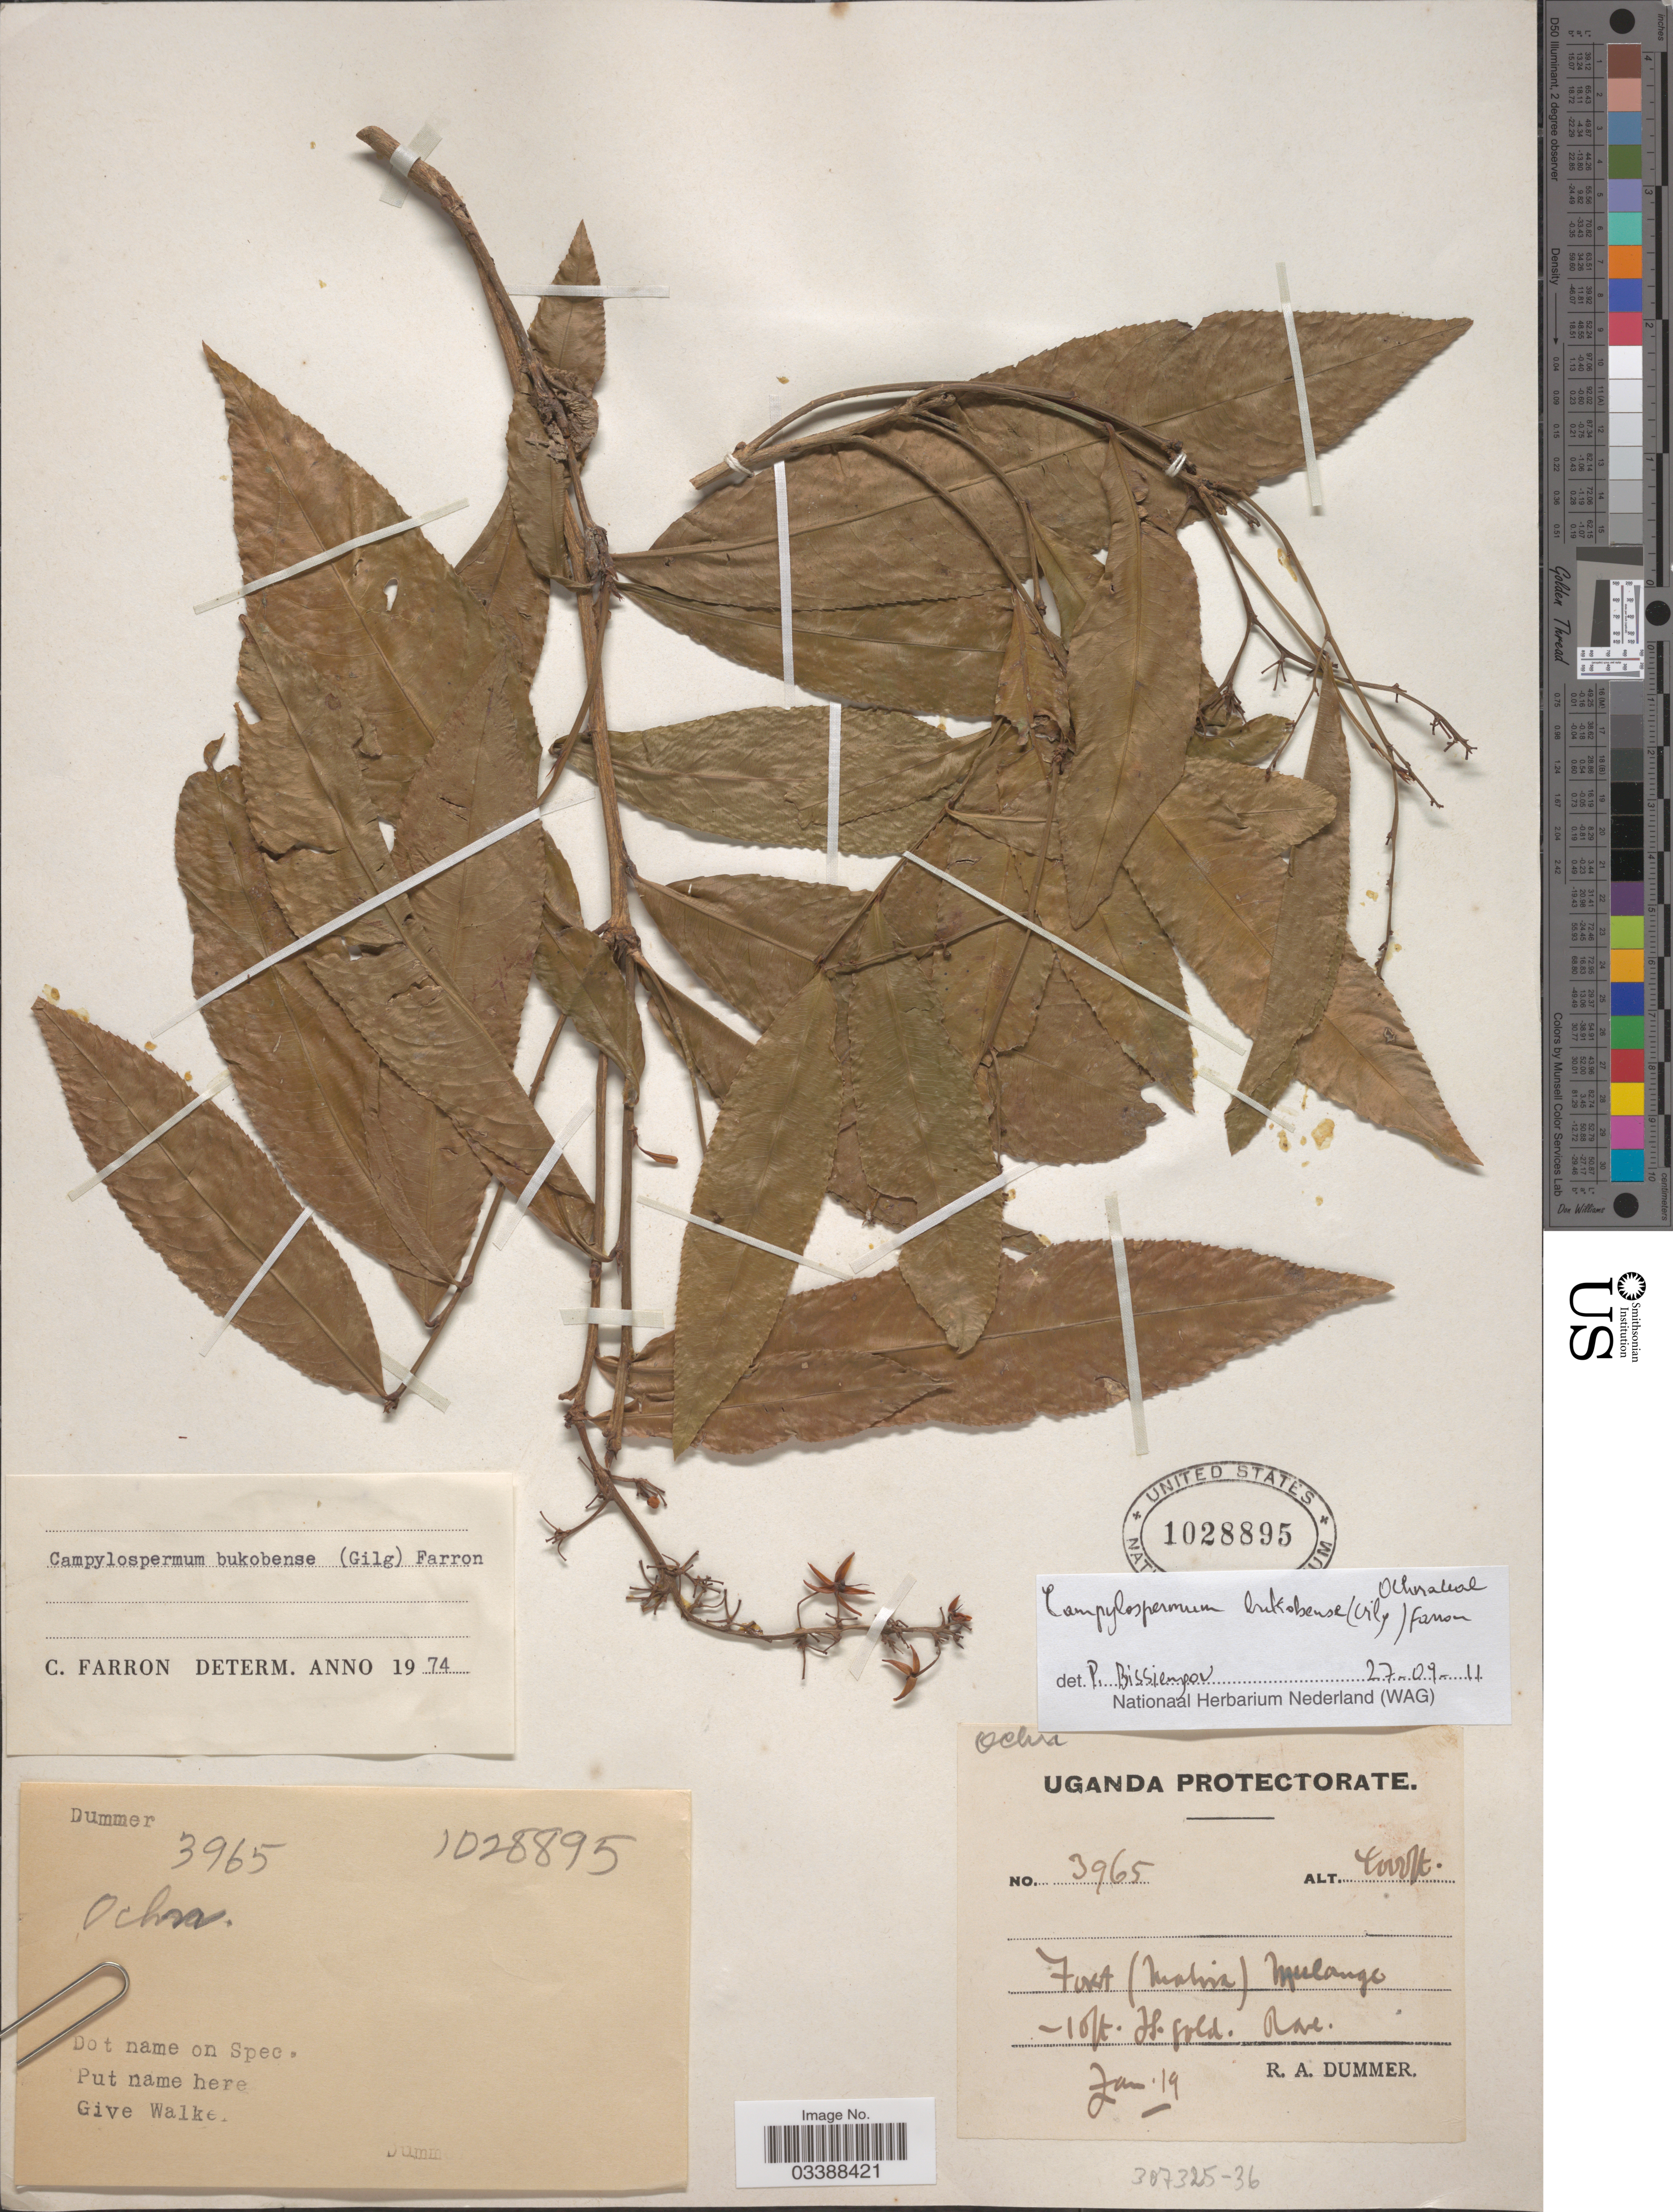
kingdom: Plantae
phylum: Tracheophyta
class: Magnoliopsida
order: Malpighiales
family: Ochnaceae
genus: Campylospermum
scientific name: Campylospermum bukobense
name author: (Gilg) Farron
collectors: R. Dümmer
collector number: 3965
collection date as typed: Transcribed d/m/y: /1/19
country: Uganda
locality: Foret (Mabira) Mulange.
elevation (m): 1219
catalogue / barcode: US 1028895